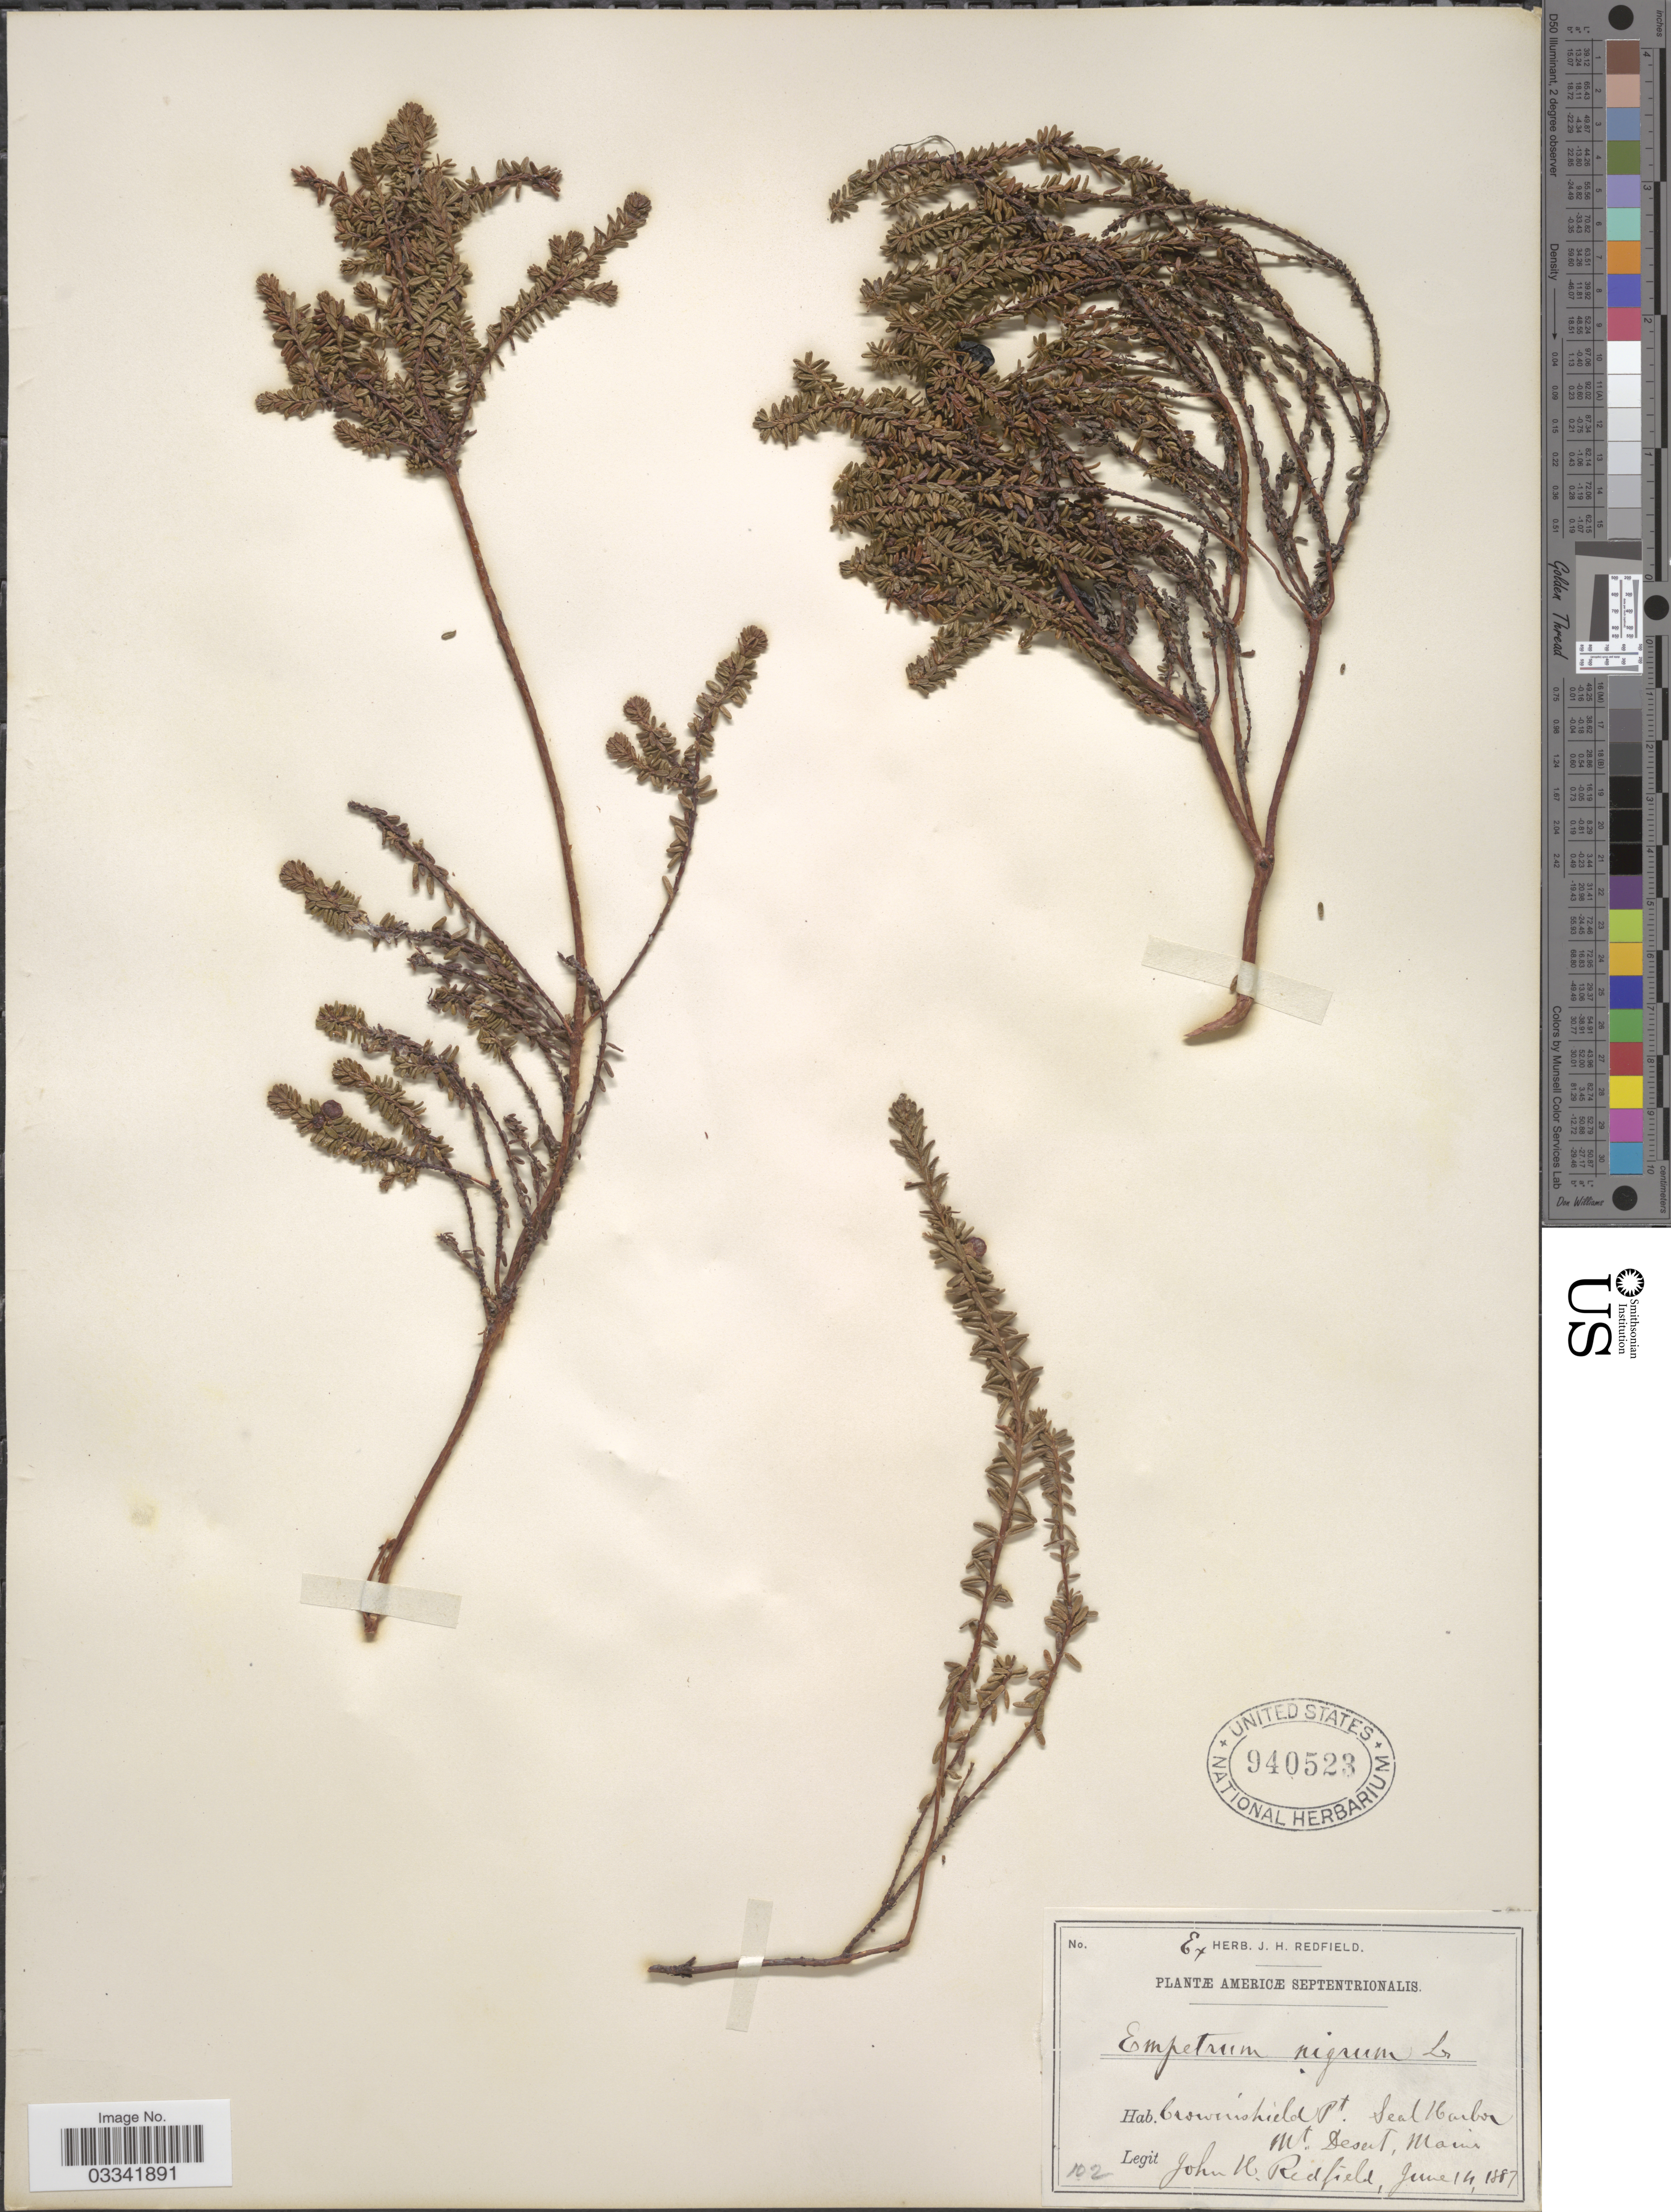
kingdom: Plantae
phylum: Tracheophyta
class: Magnoliopsida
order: Ericales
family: Ericaceae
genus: Empetrum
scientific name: Empetrum nigrum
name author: L.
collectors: J. Redfield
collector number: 102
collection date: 1887-06-14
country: United States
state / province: Maine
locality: Americæ Septentrionalis, Crownishield Pt., Seal Harbor, Mt. Desert.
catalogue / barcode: US 940523